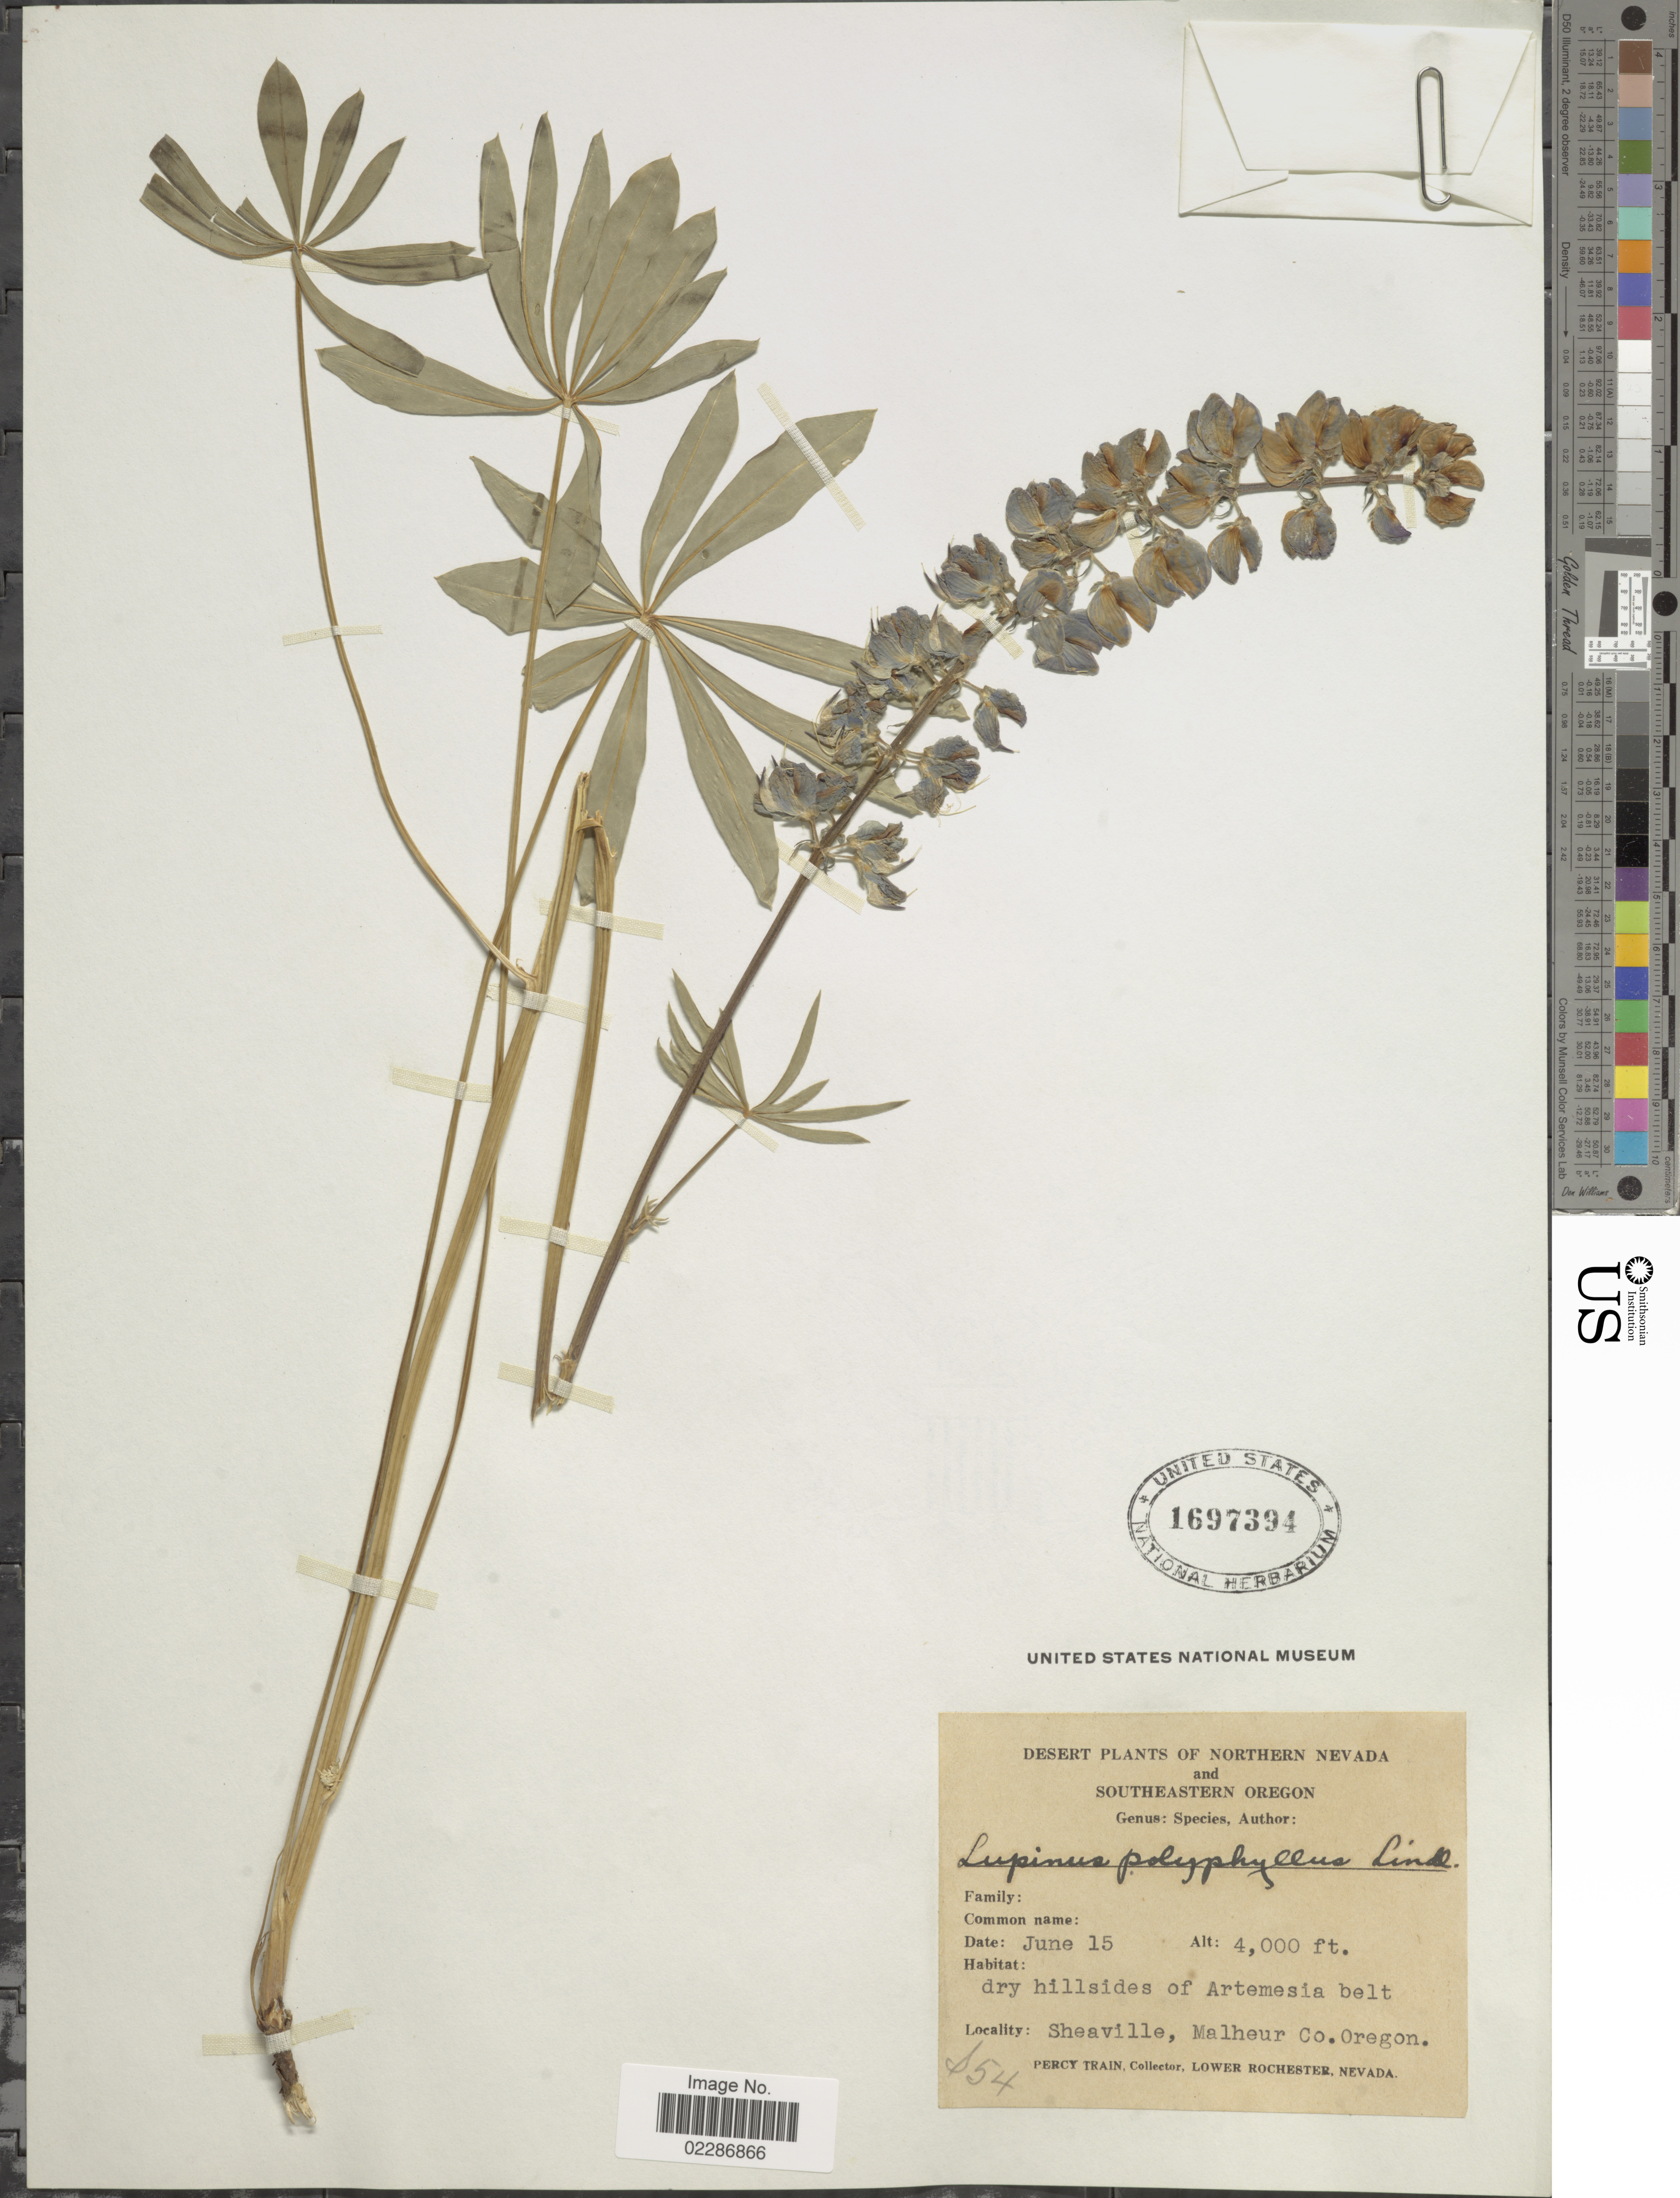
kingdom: Plantae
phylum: Tracheophyta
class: Magnoliopsida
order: Fabales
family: Fabaceae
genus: Lupinus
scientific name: Lupinus polyphyllus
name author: Lindl.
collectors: P. Train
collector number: S 54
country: United States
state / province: Oregon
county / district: Malheur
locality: Desert of Northern Nevada and Southeastern Oregon, dry hillsides of Artemesia belt. Sheaville, Malheur Co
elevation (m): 1219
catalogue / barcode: US 1697394